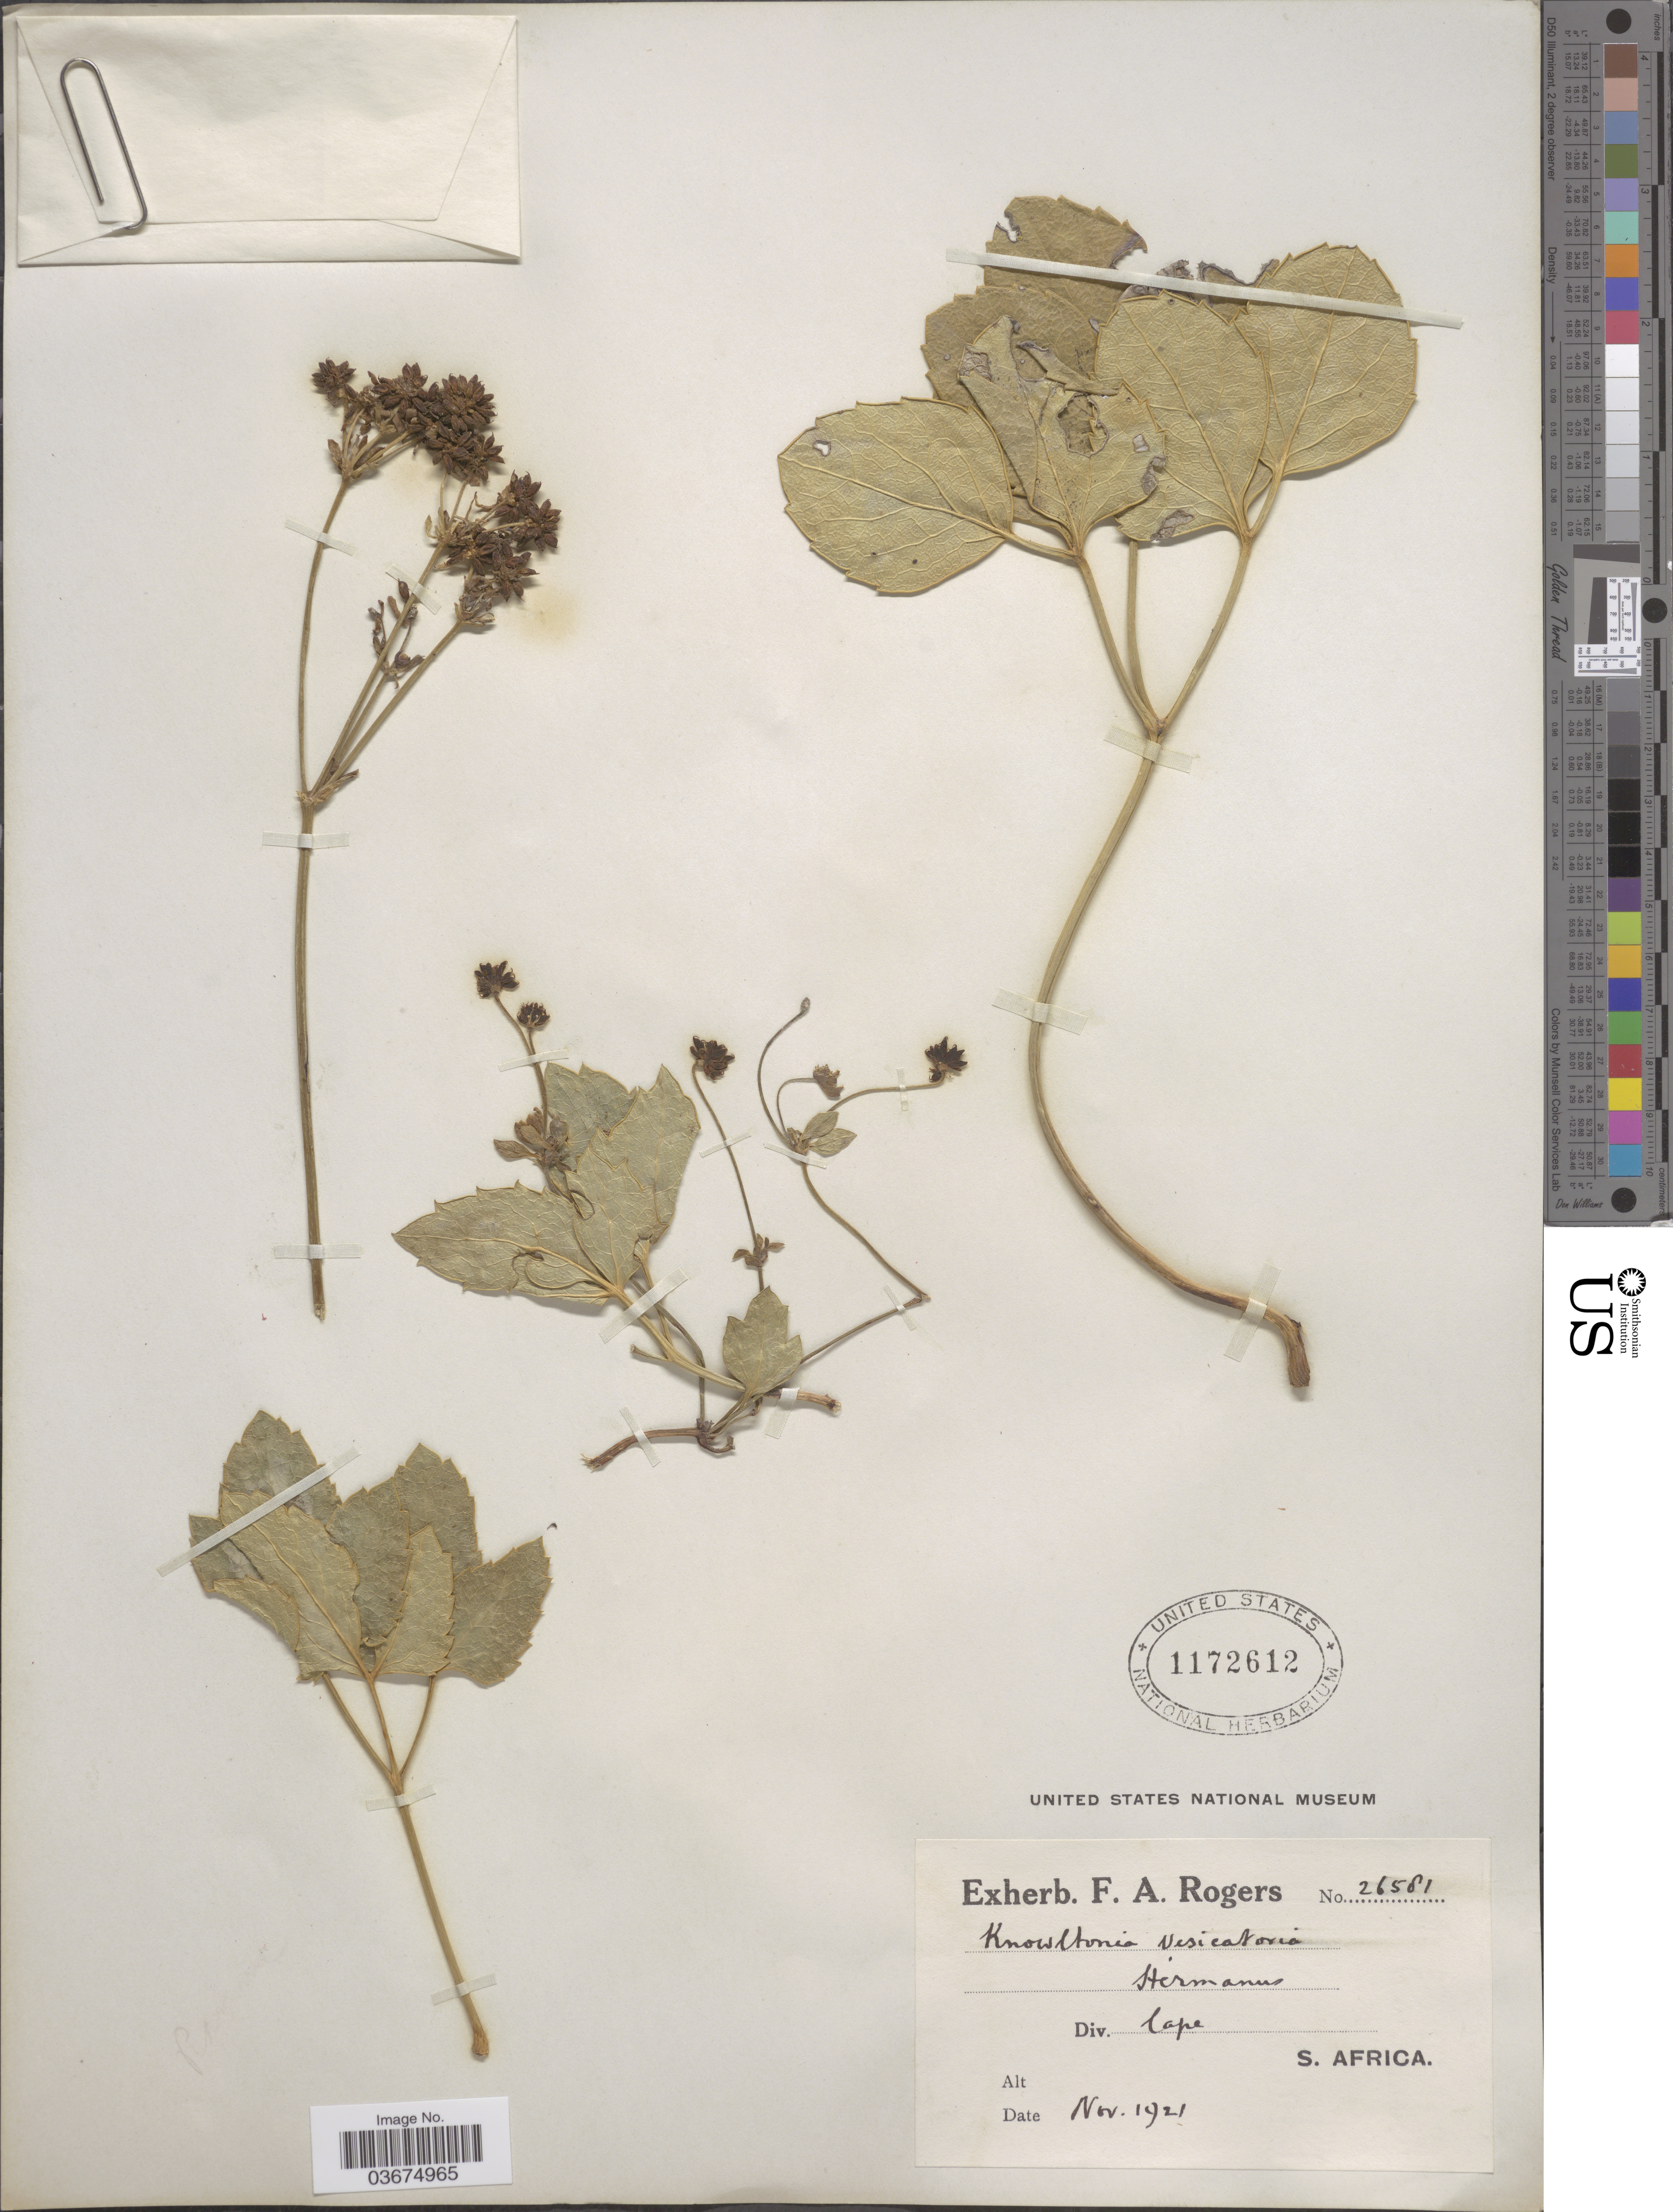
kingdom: Plantae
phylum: Tracheophyta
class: Magnoliopsida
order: Ranunculales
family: Ranunculaceae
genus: Knowltonia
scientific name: Knowltonia vesicatoria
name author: Sims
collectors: ex herb. F. A. Rogers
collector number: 26581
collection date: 1921-11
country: South Africa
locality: Div. Cape.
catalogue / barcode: US 1172612